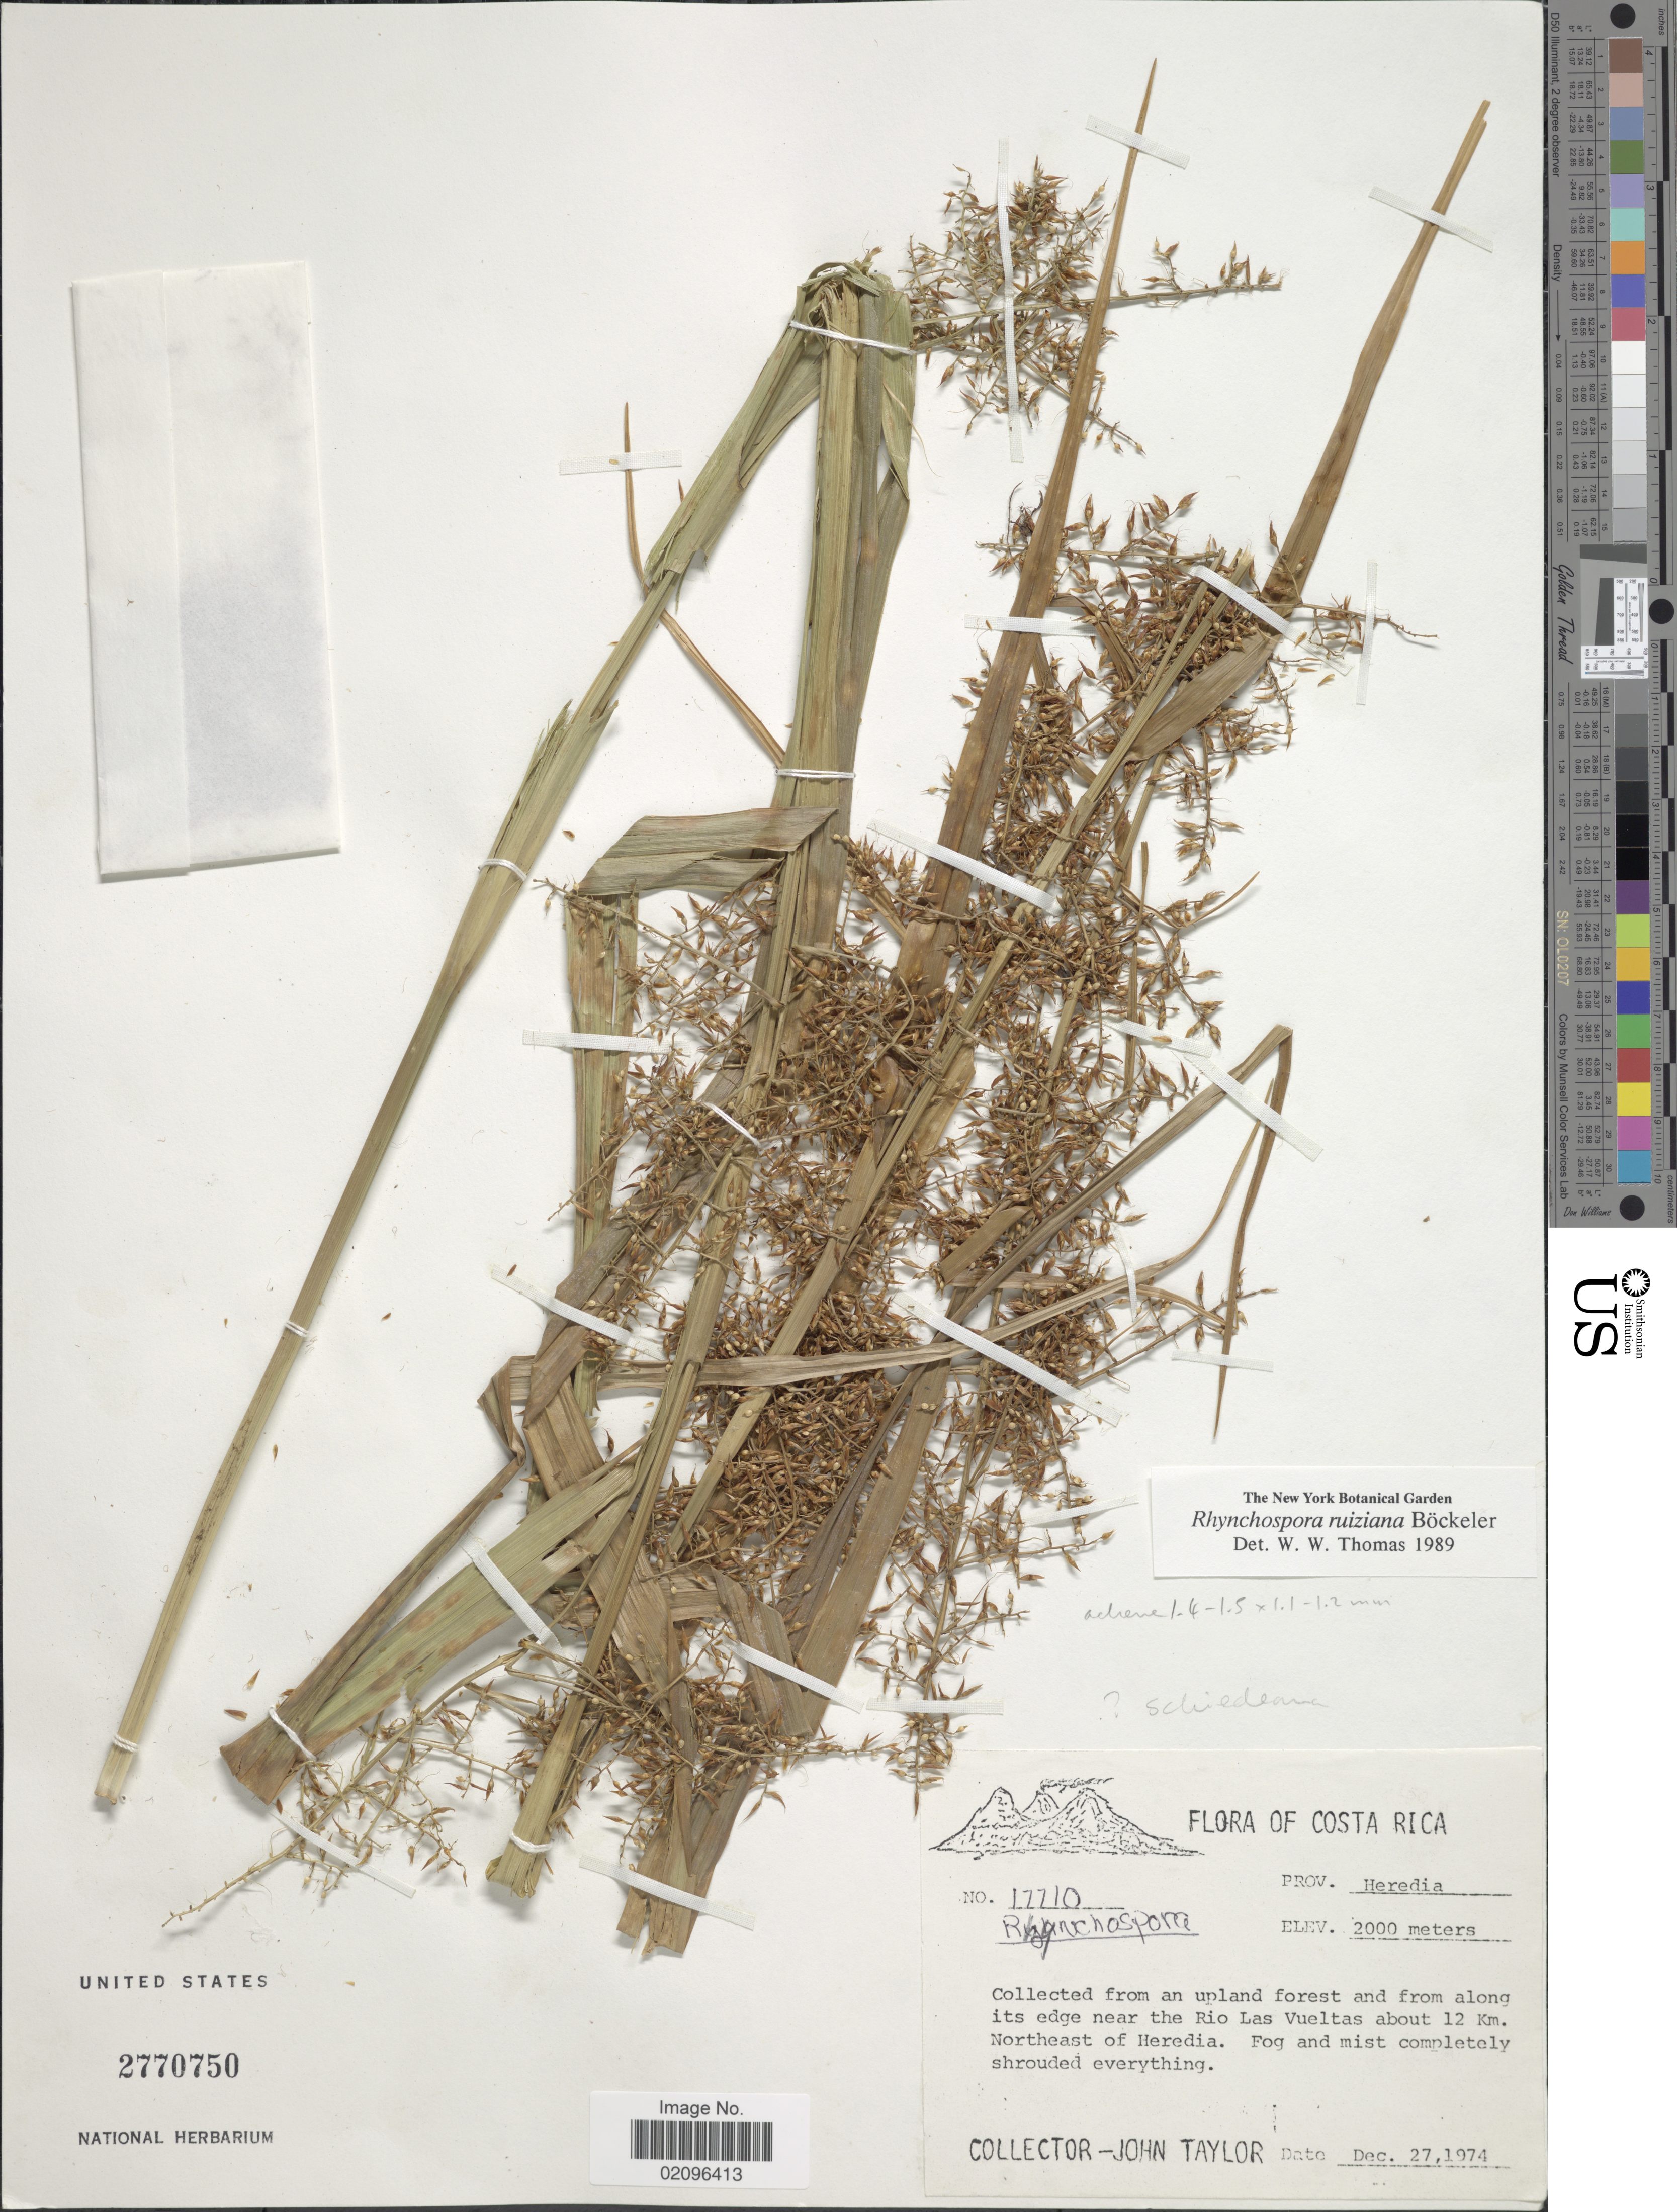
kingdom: Plantae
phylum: Tracheophyta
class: Liliopsida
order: Poales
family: Cyperaceae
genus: Rhynchospora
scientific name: Rhynchospora ruiziana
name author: Boeckeler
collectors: J. Taylor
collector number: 17710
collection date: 1974-12-27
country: Costa Rica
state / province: Heredia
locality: Prov. Heredia, From an upland forest and from along its edge near the Rio Las Vueltas about 12 Km. Northeast of Heredia.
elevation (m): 2000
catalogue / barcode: US 2770750